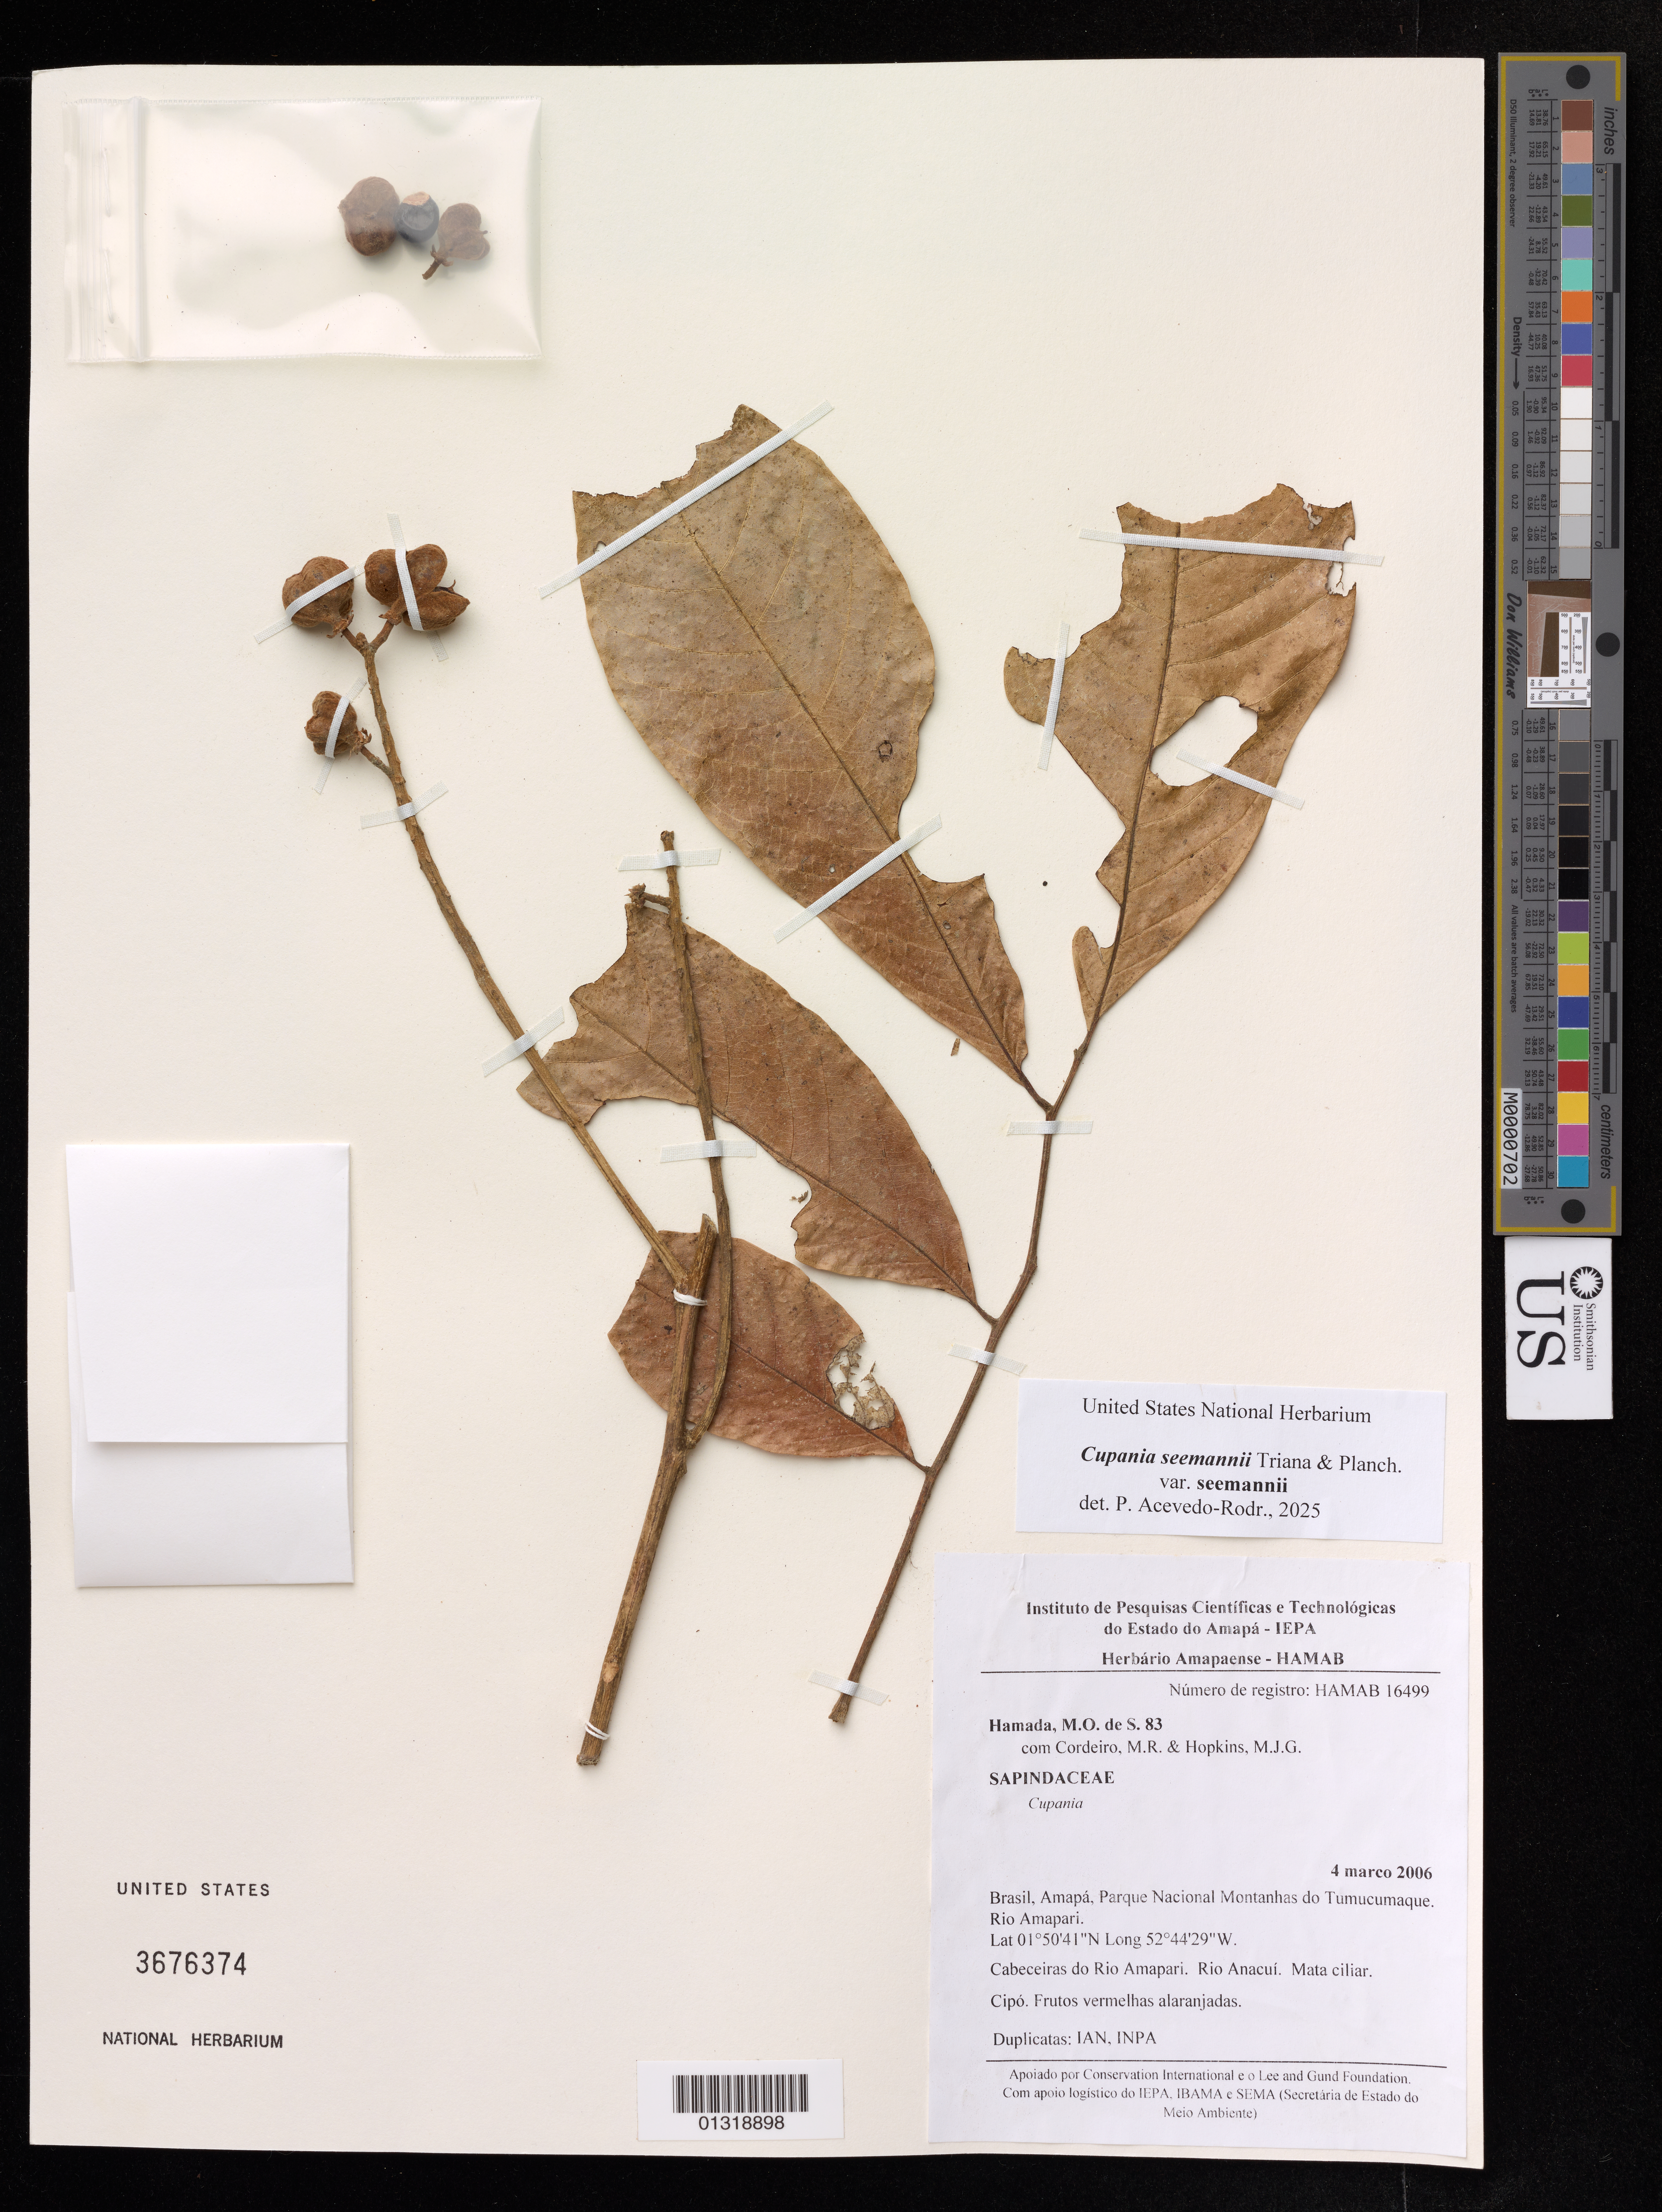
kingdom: Plantae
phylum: Tracheophyta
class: Magnoliopsida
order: Sapindales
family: Sapindaceae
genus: Cupania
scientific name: Cupania seemannii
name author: Triana & Planch.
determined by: Acevedo-Rodriguez, P., (US), Smithsonian Institution - National Museum of Natural History (UNITED STATES)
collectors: M. Hamada, M. Cordeiro & M. J. G. Hopkins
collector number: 83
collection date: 2006-03-04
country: Brazil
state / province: Amapá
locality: Parque Nacional Montanhas do Tumucumaque. Rio Amapari. Cabeceiras do Rio Amapari, Rio Anacuí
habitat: Mata ciliar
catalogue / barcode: US 3676374